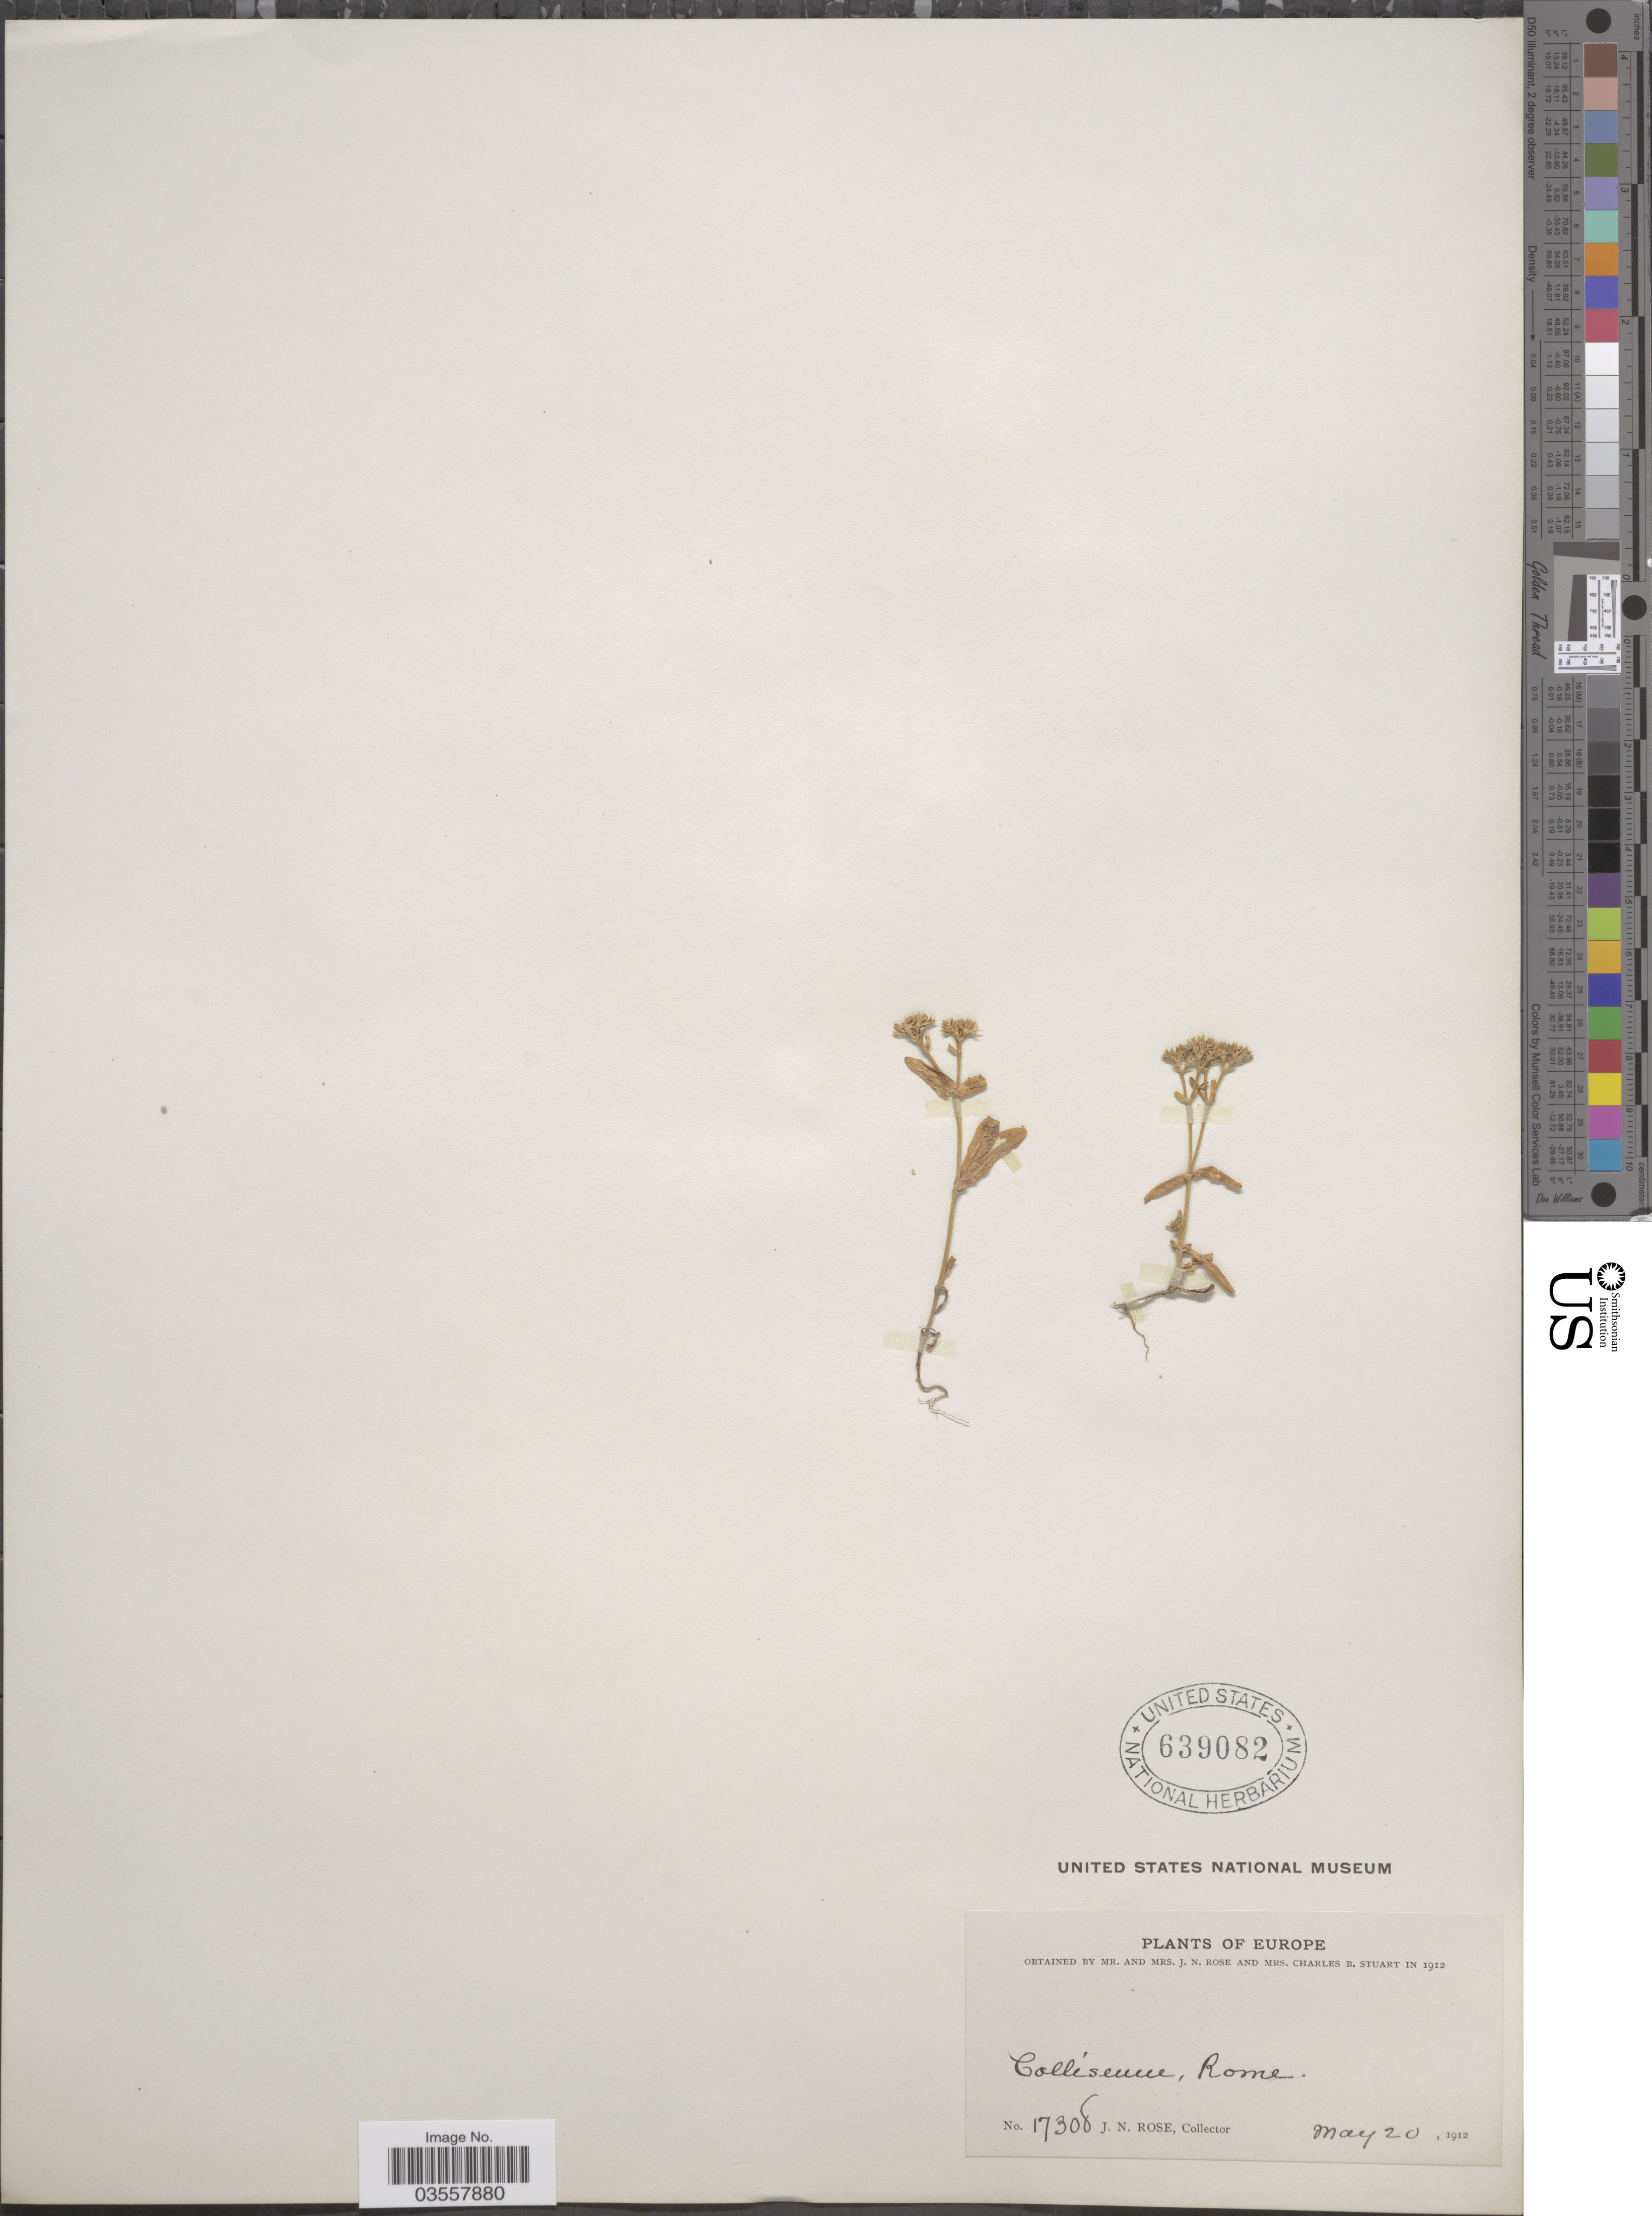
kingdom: Plantae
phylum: Tracheophyta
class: Magnoliopsida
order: Caryophyllales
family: Caryophyllaceae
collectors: J. N. Rose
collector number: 17308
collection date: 1912-05-20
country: Italy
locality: Europe. Colliseum, Rome.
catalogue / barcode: US 639082